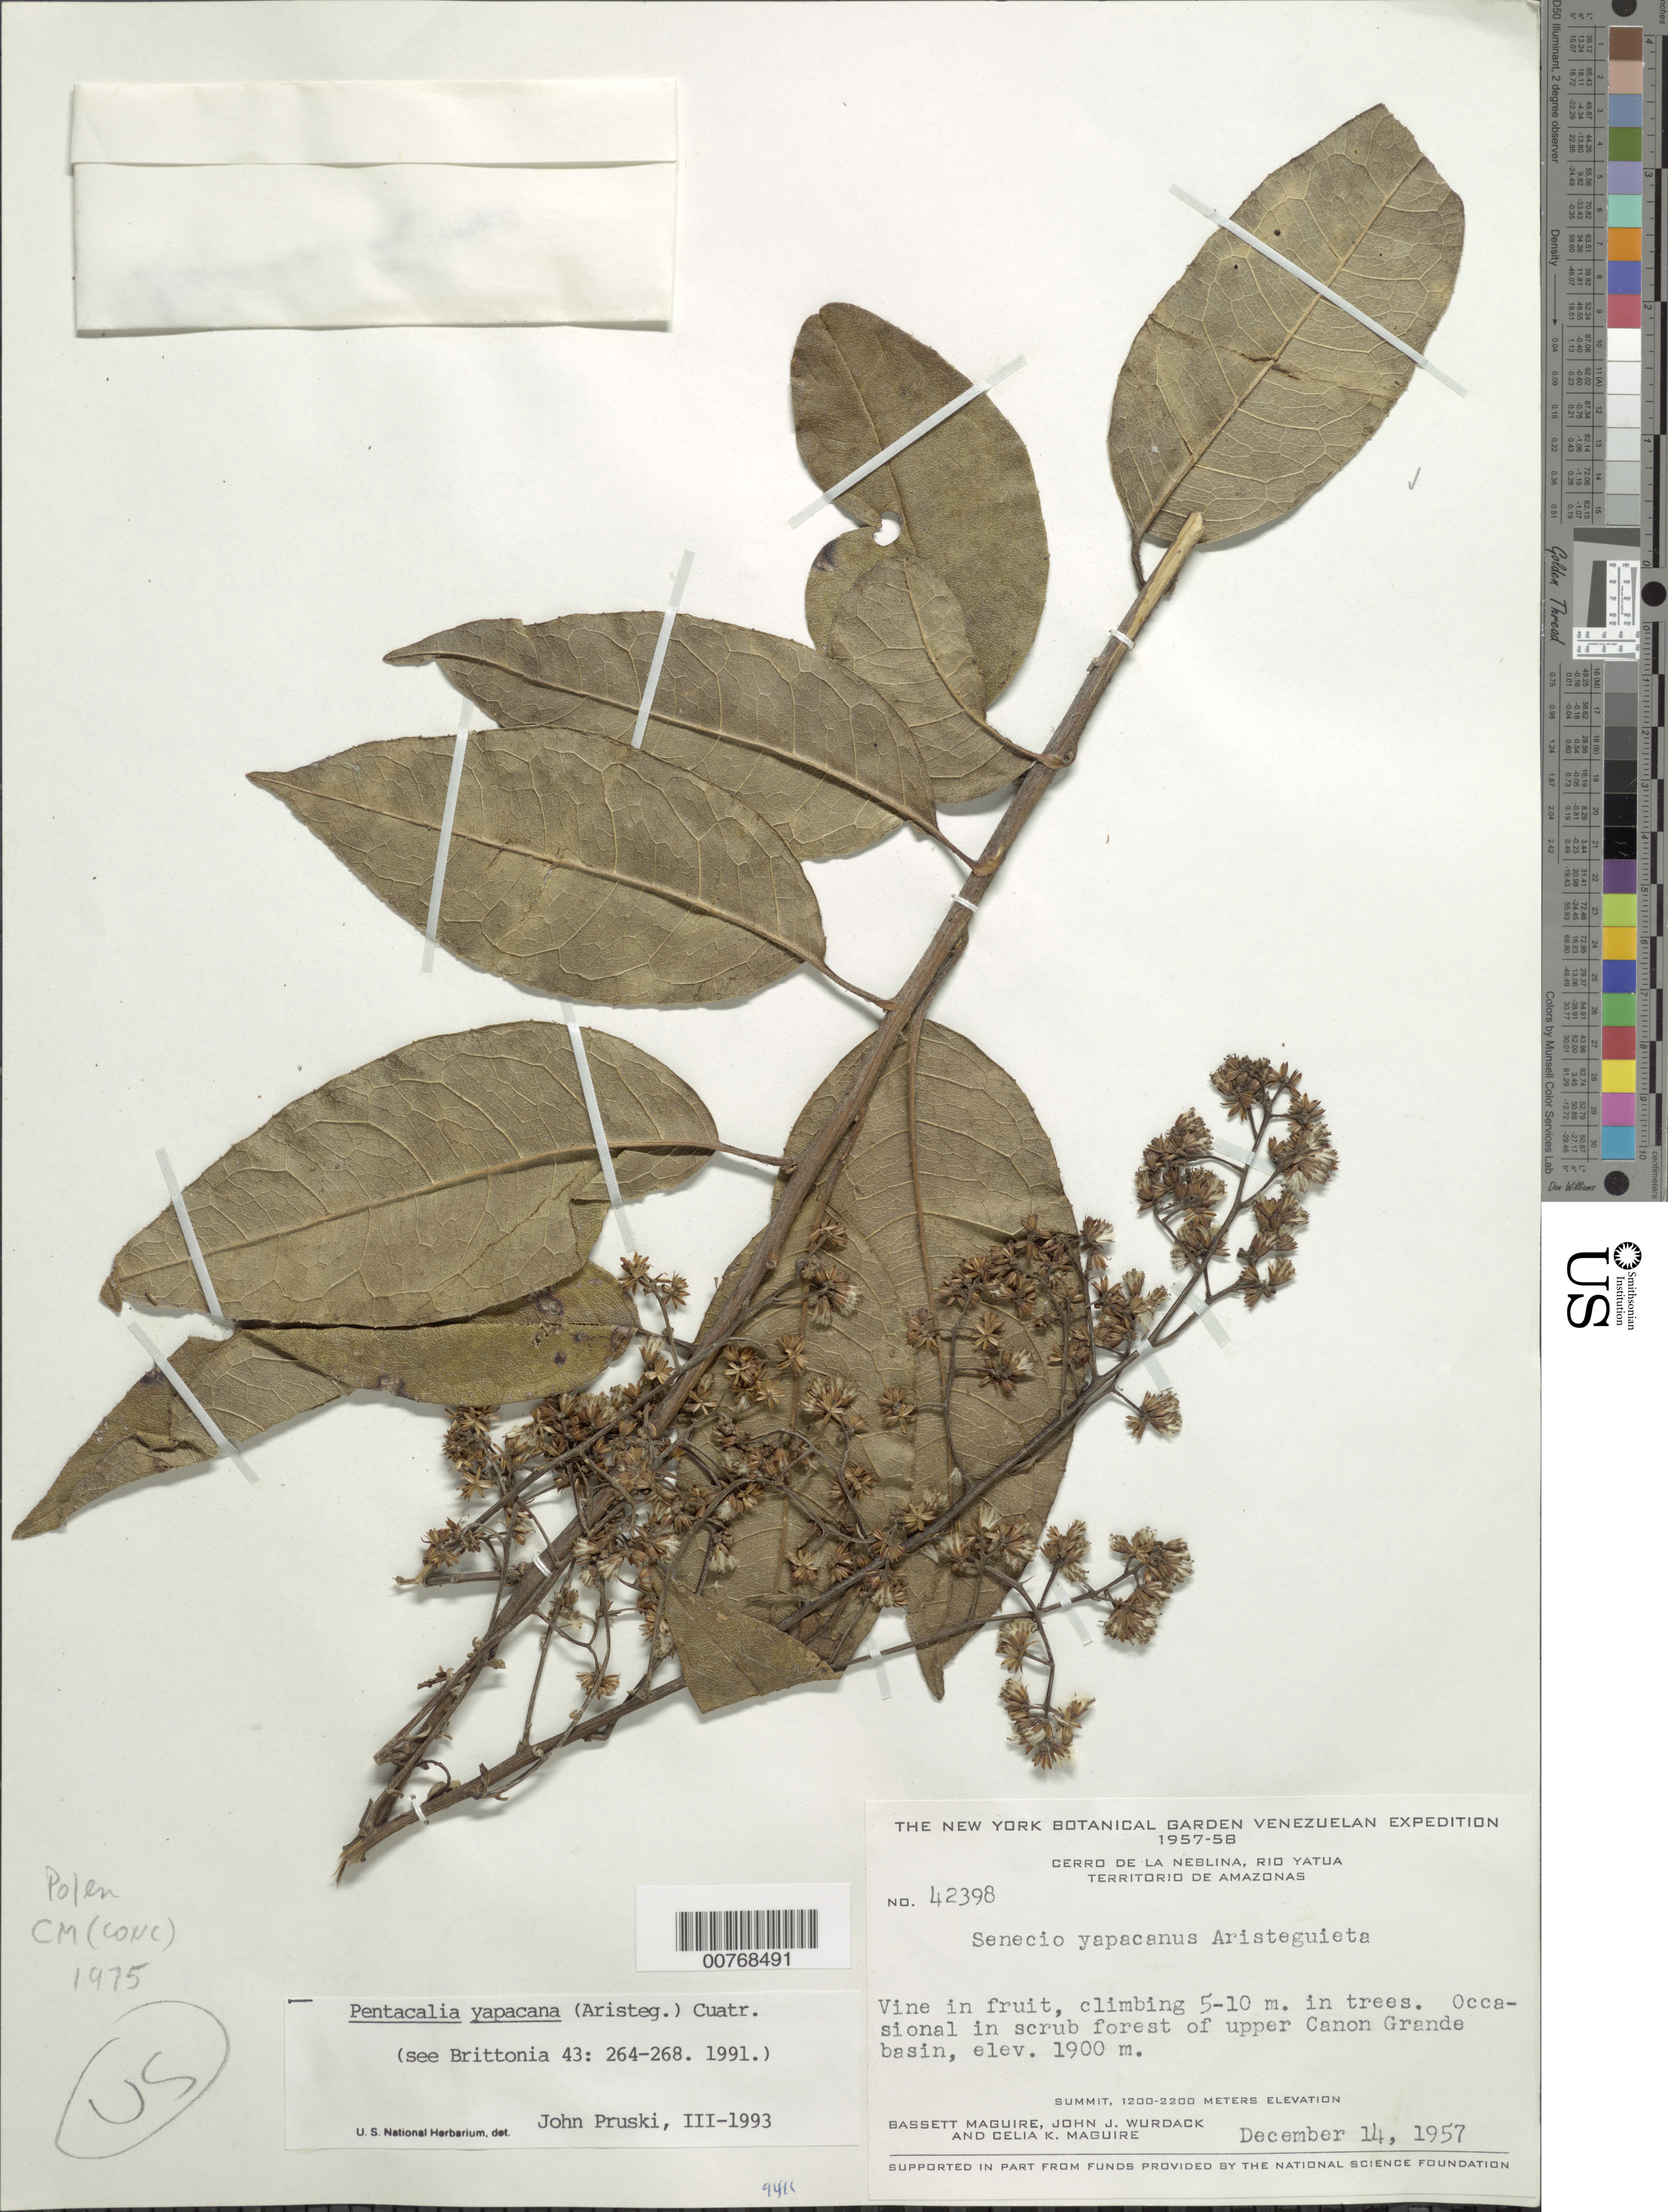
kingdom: Plantae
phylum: Tracheophyta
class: Magnoliopsida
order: Asterales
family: Asteraceae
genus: Pentacalia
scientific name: Pentacalia yapacana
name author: (Aristeg.) Cuatrec.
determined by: Pruski, J. F.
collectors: B. Maguire, J. J. Wurdack & C. K. Maguire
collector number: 42398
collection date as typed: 14-Dec-57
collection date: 1957-12-14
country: Venezuela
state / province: Amazonas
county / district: Río Negro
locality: Cerro de la Neblina, Río Yatua, upper Caño Grande basin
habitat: Climbing in trees in scrub forest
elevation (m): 1900